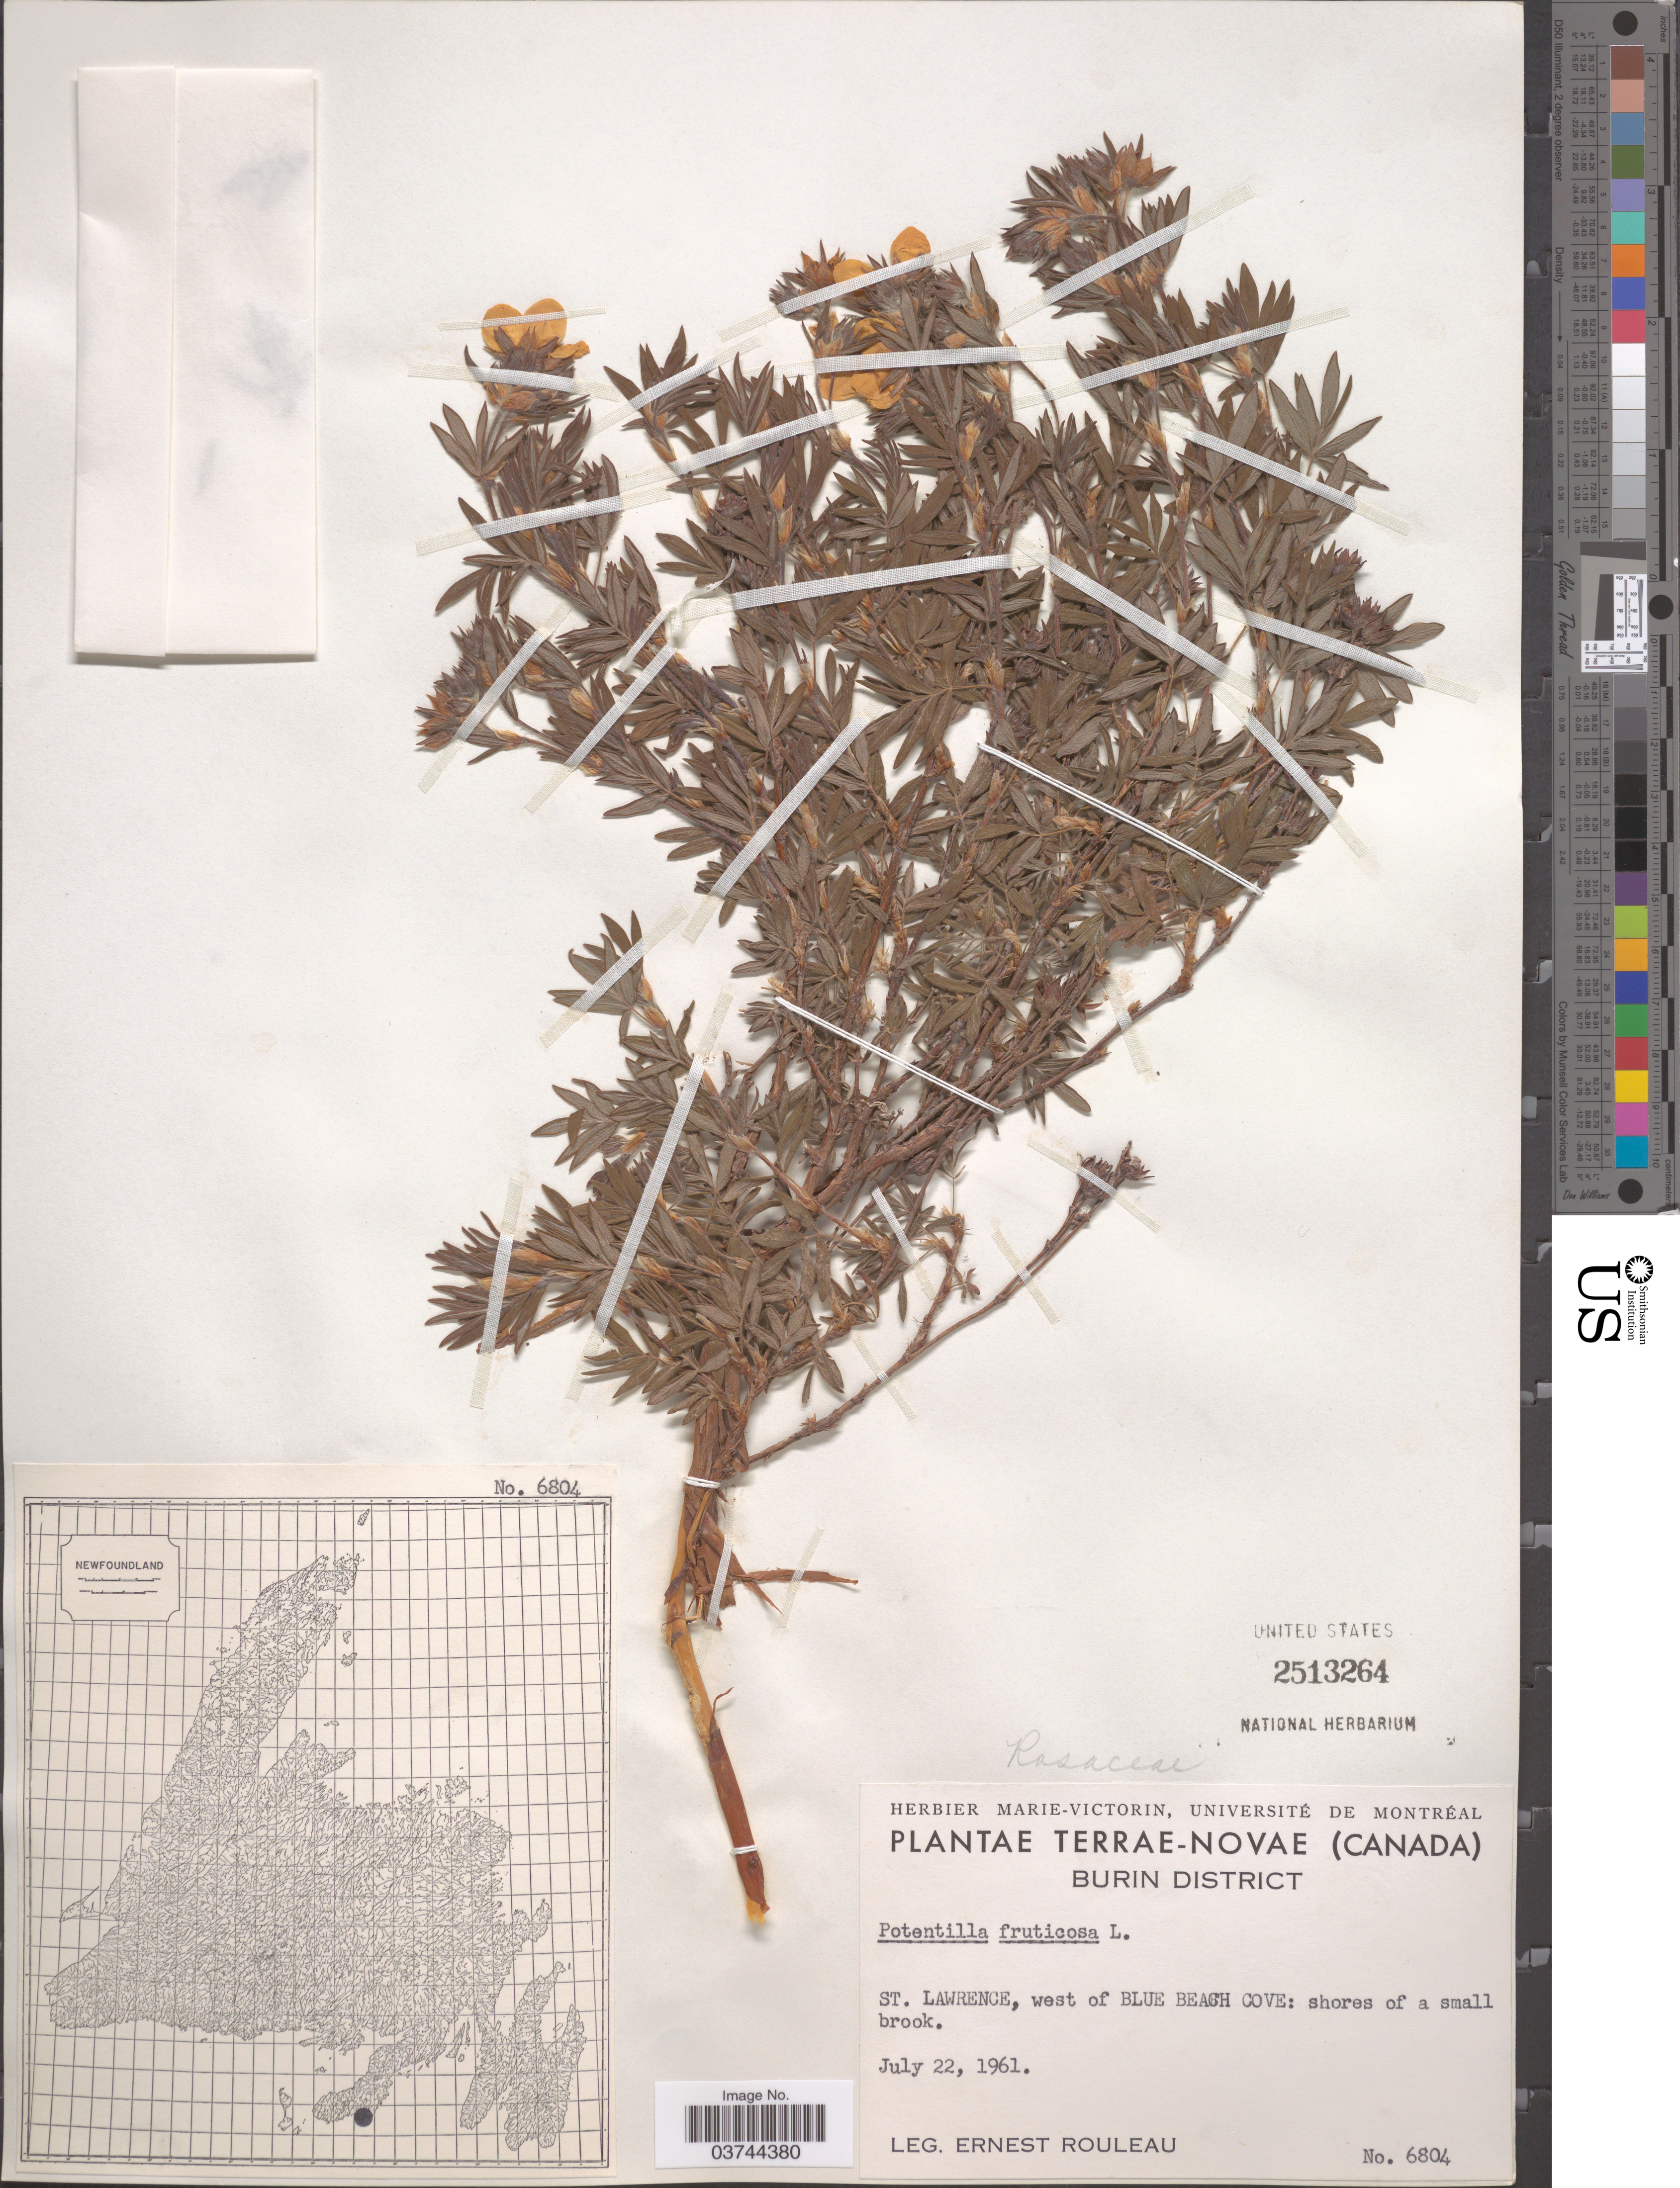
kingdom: Plantae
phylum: Tracheophyta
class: Magnoliopsida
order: Rosales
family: Rosaceae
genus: Dasiphora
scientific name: Dasiphora fruticosa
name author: (L.) Rydb.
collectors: E. Rouleau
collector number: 6804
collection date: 1961-07-22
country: Canada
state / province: Newfoundland and Labrador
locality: Terræ-Novæ, Burin District. St. Lawrence, west of Blue Beach Cove: shores of a small brook.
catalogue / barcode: US 2513264